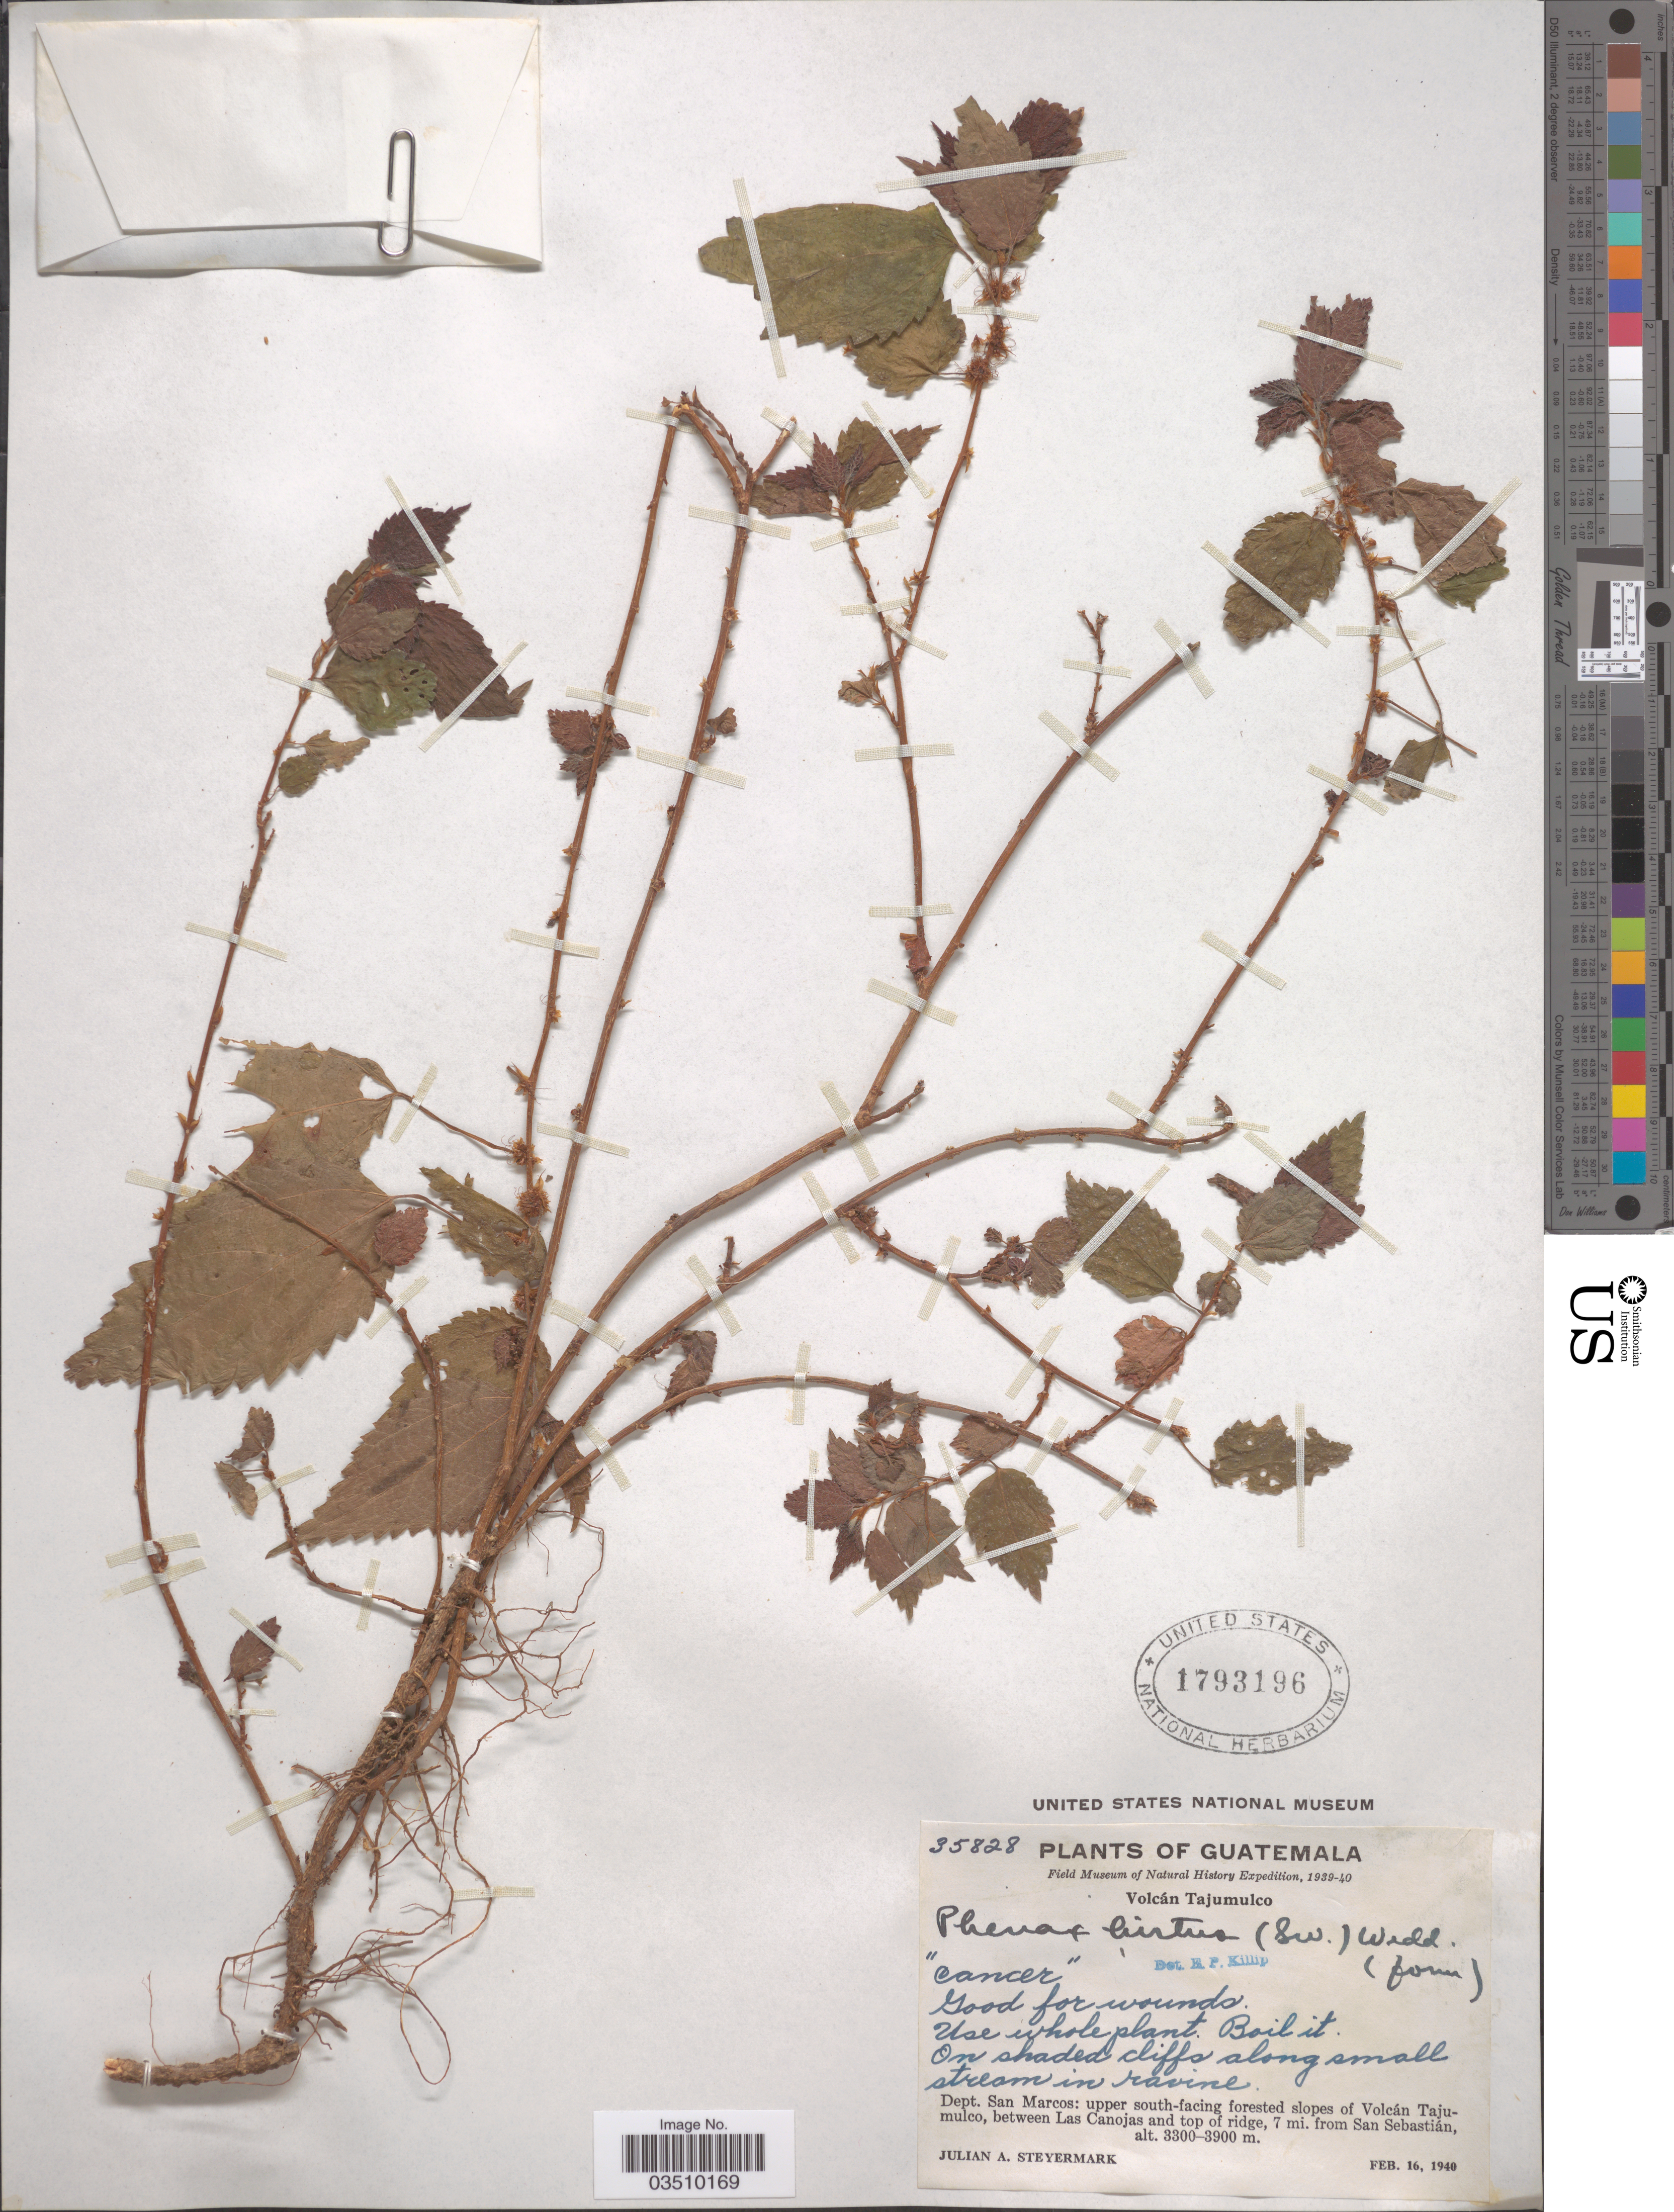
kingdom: Plantae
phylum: Tracheophyta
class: Magnoliopsida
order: Rosales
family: Urticaceae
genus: Phenax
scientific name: Phenax hirtus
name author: (Sw.) Wedd.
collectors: J. Steyermark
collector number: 35828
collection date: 1940-02-16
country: Guatemala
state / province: San Marcos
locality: Volcán Tajumulco. Dept. San Marcos: upper south-facing forested slopes of Volcán Tajumulco, between Las Canojas and top of ridge, 7 mi. from San Sebastián.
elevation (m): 3300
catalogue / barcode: US 1793196